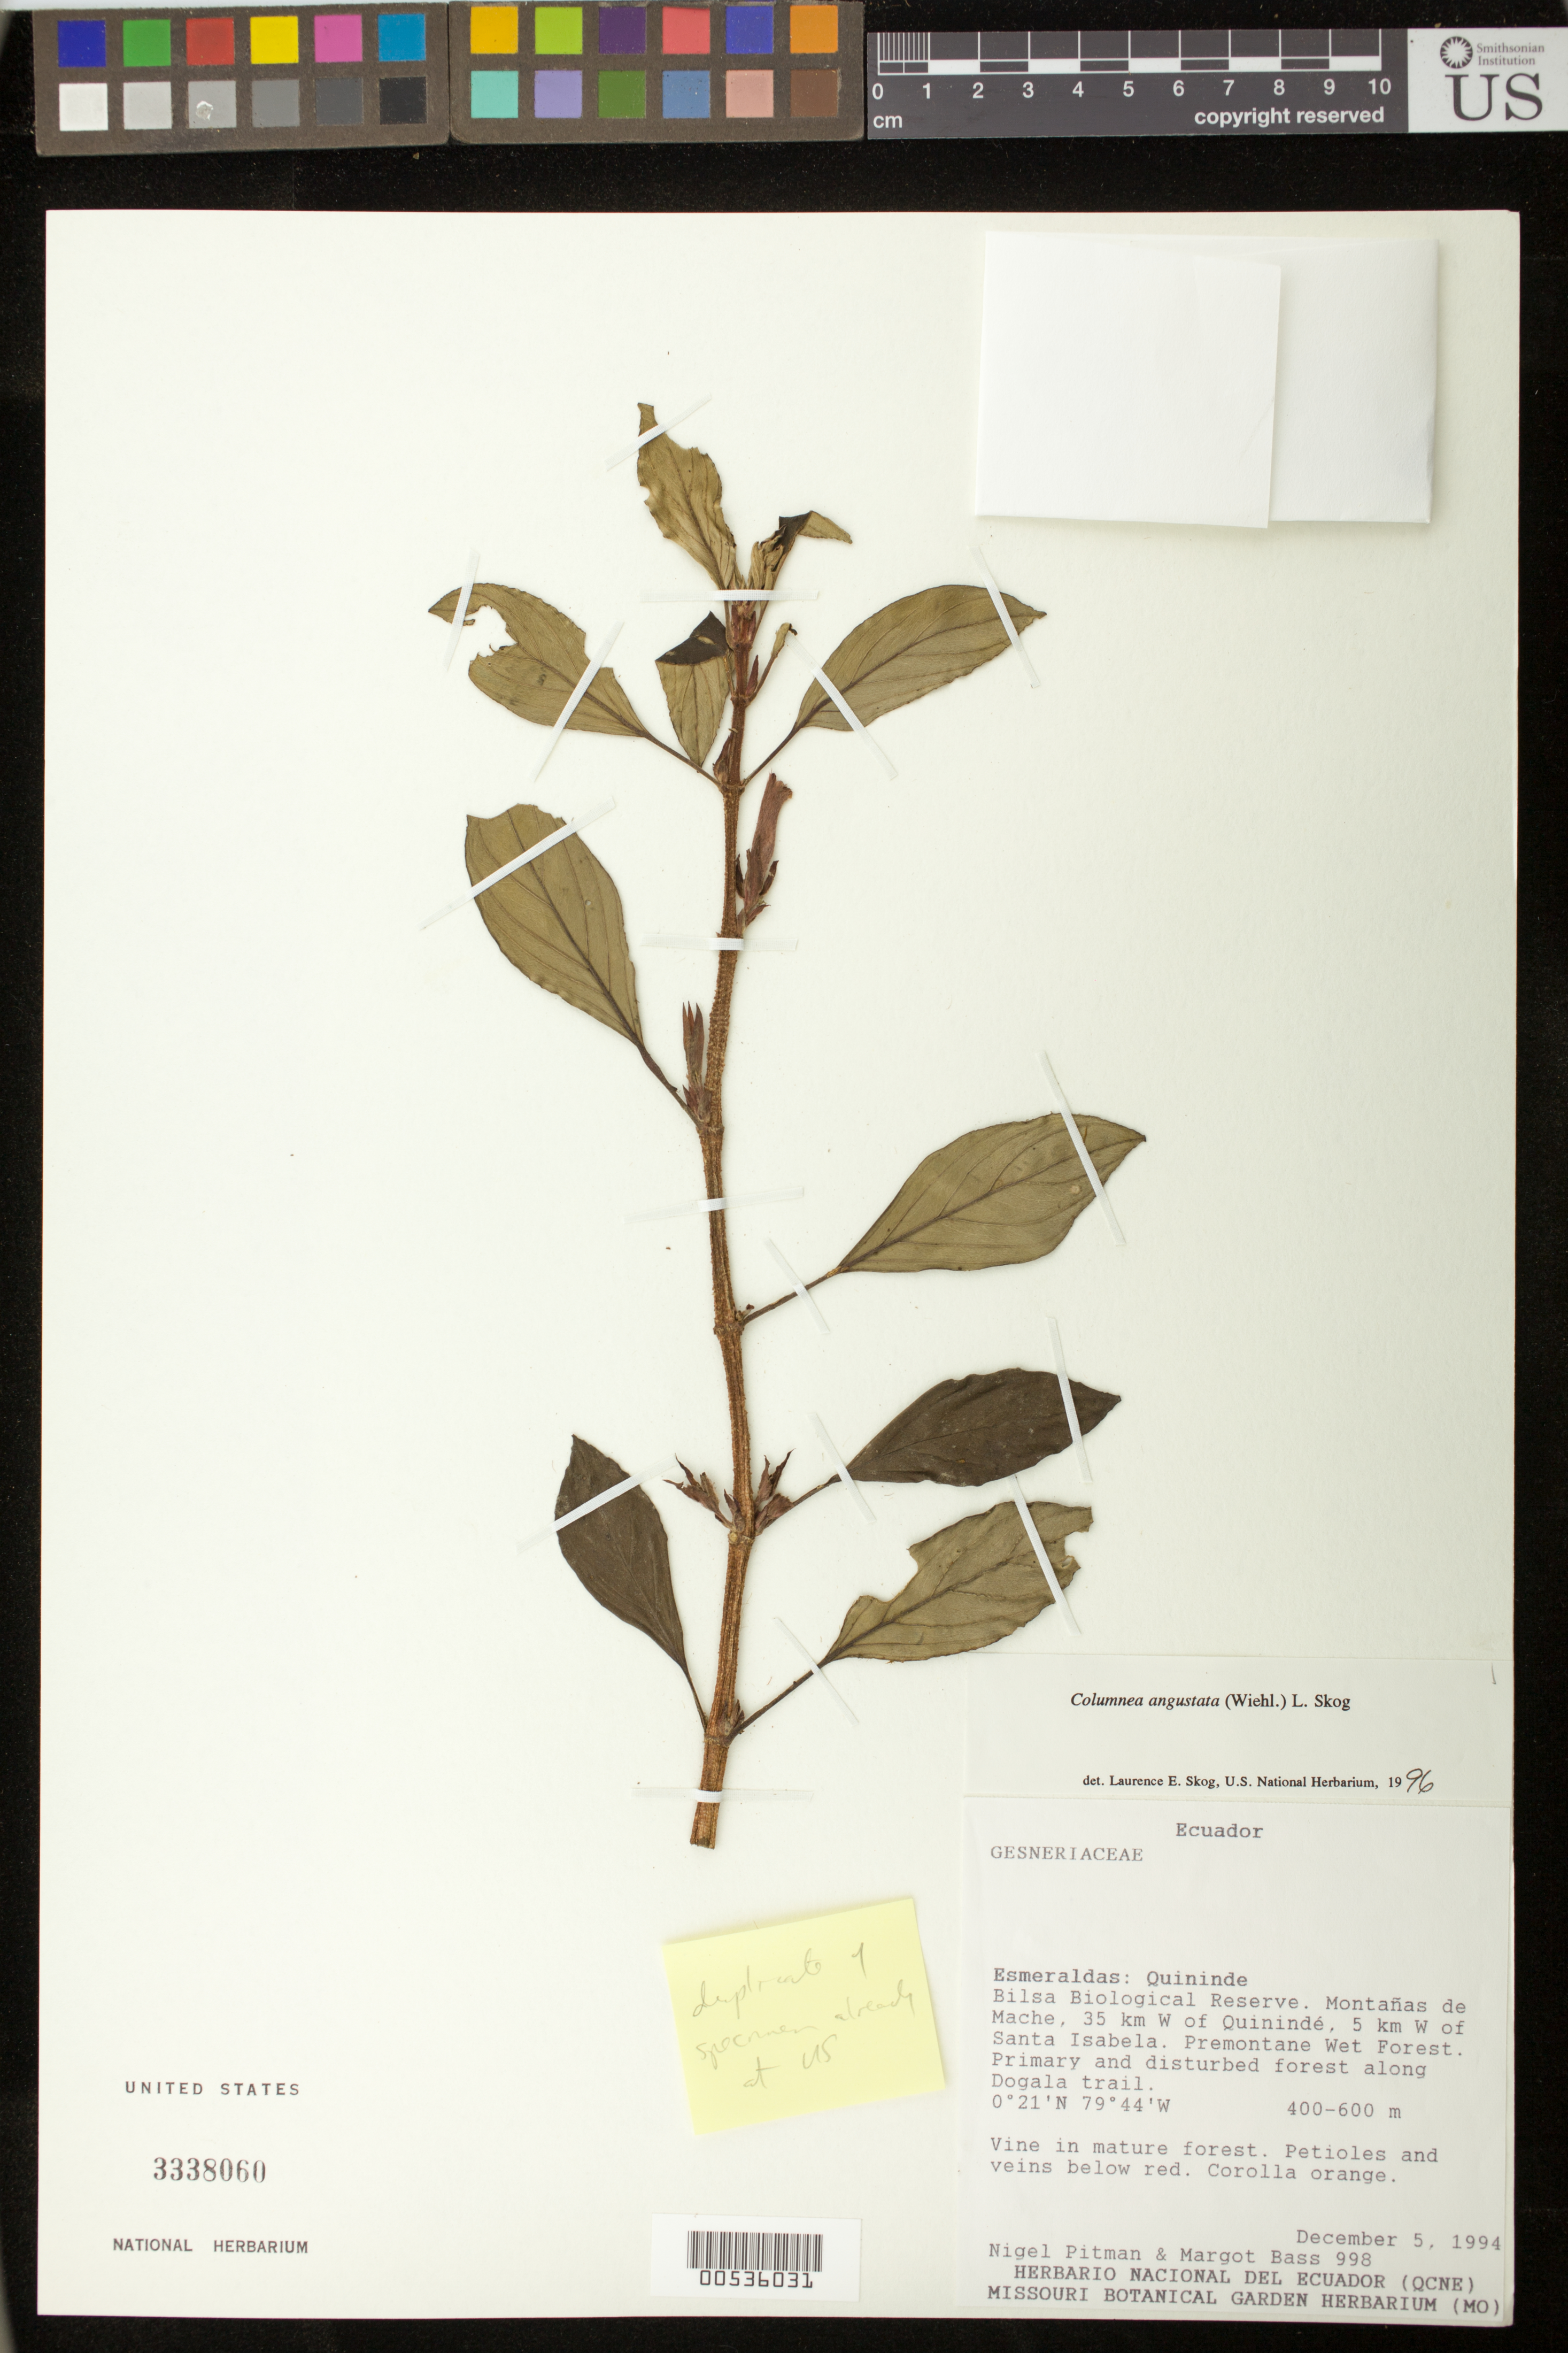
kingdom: Plantae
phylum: Tracheophyta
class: Magnoliopsida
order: Lamiales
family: Gesneriaceae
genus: Columnea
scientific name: Columnea angustata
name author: (Wiehler) L.E. Skog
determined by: Skog, Laurence E.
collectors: N. Pitman & M. Bass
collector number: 998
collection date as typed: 05 Dec 1994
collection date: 1994-12-05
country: Ecuador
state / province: Esmeraldas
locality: Quininde, Bilsa Biological Reserve, Montañas de Mache, 35 km W of Quinindé, 5 km W of Santa Isabela; along Dogala trail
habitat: Premontane wet forest; primary and disturbed mature forest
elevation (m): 400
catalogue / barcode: US 3338060